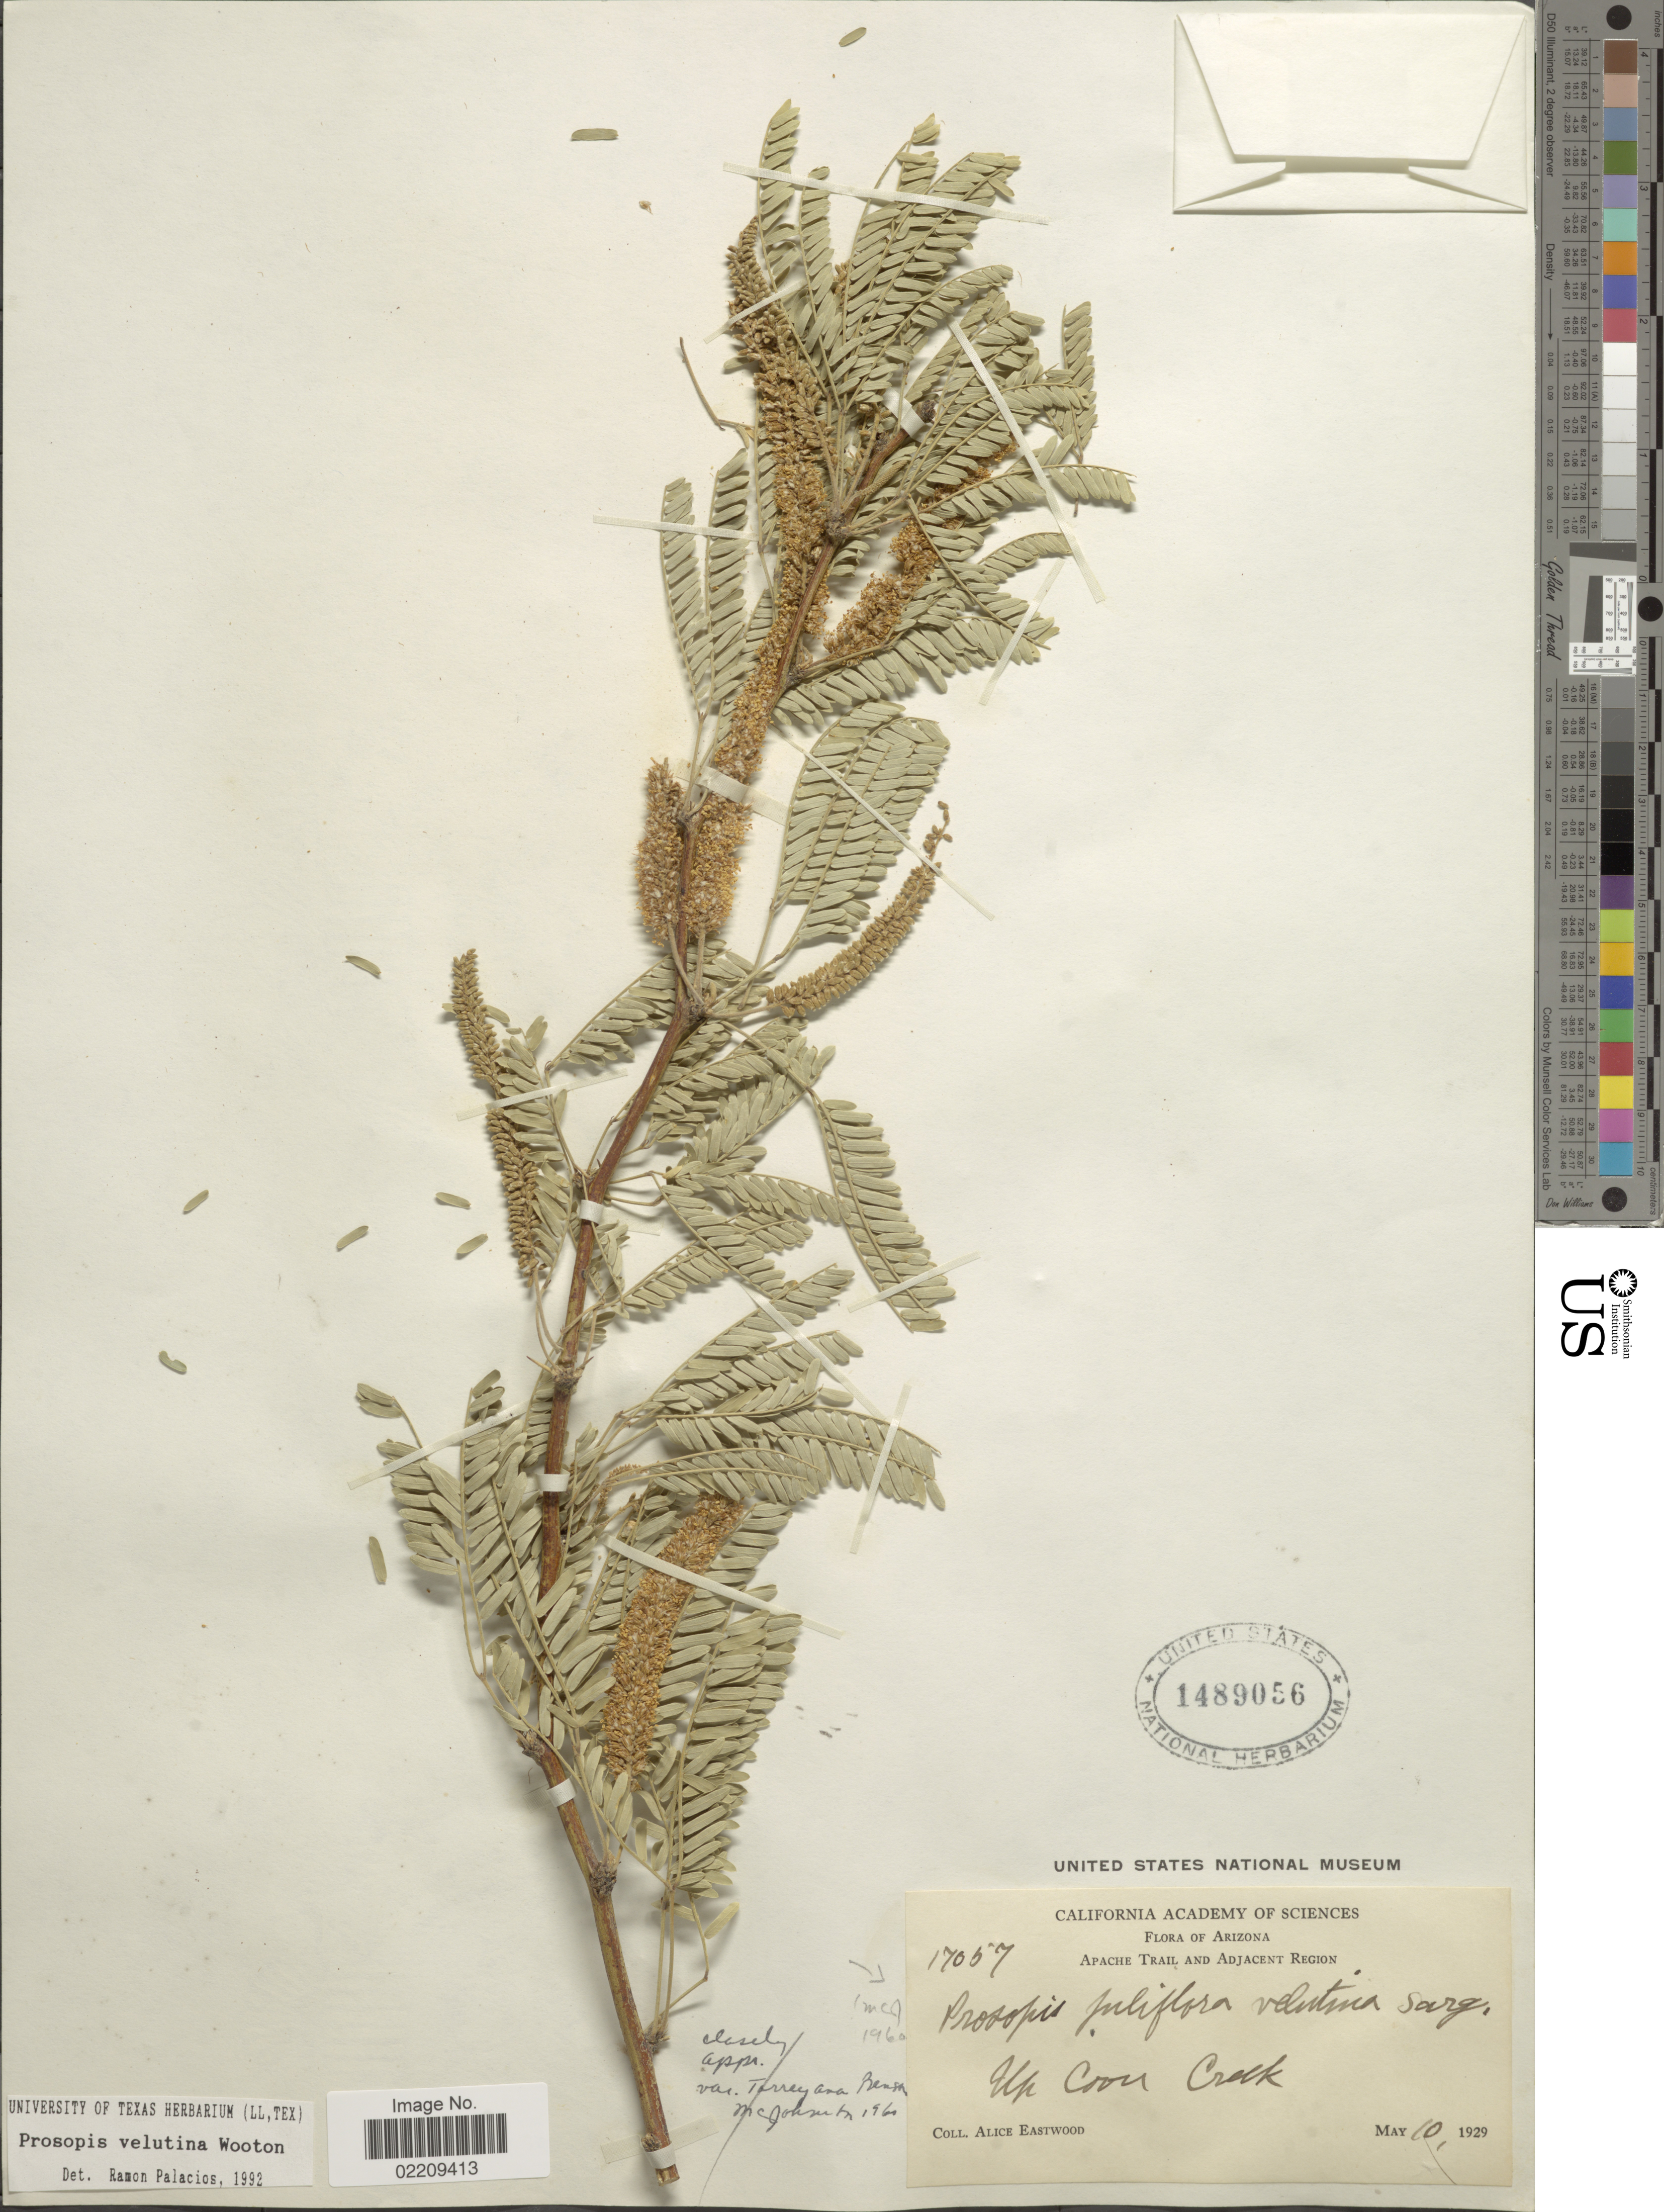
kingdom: Plantae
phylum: Tracheophyta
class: Magnoliopsida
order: Fabales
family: Fabaceae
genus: Neltuma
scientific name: Neltuma velutina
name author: (Wooton) Britton & Rose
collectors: A. Eastwood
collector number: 17057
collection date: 1929-05-10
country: United States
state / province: Arizona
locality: Apache Trail and Adjacent Region, up Coon Creek.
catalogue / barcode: US 1489056